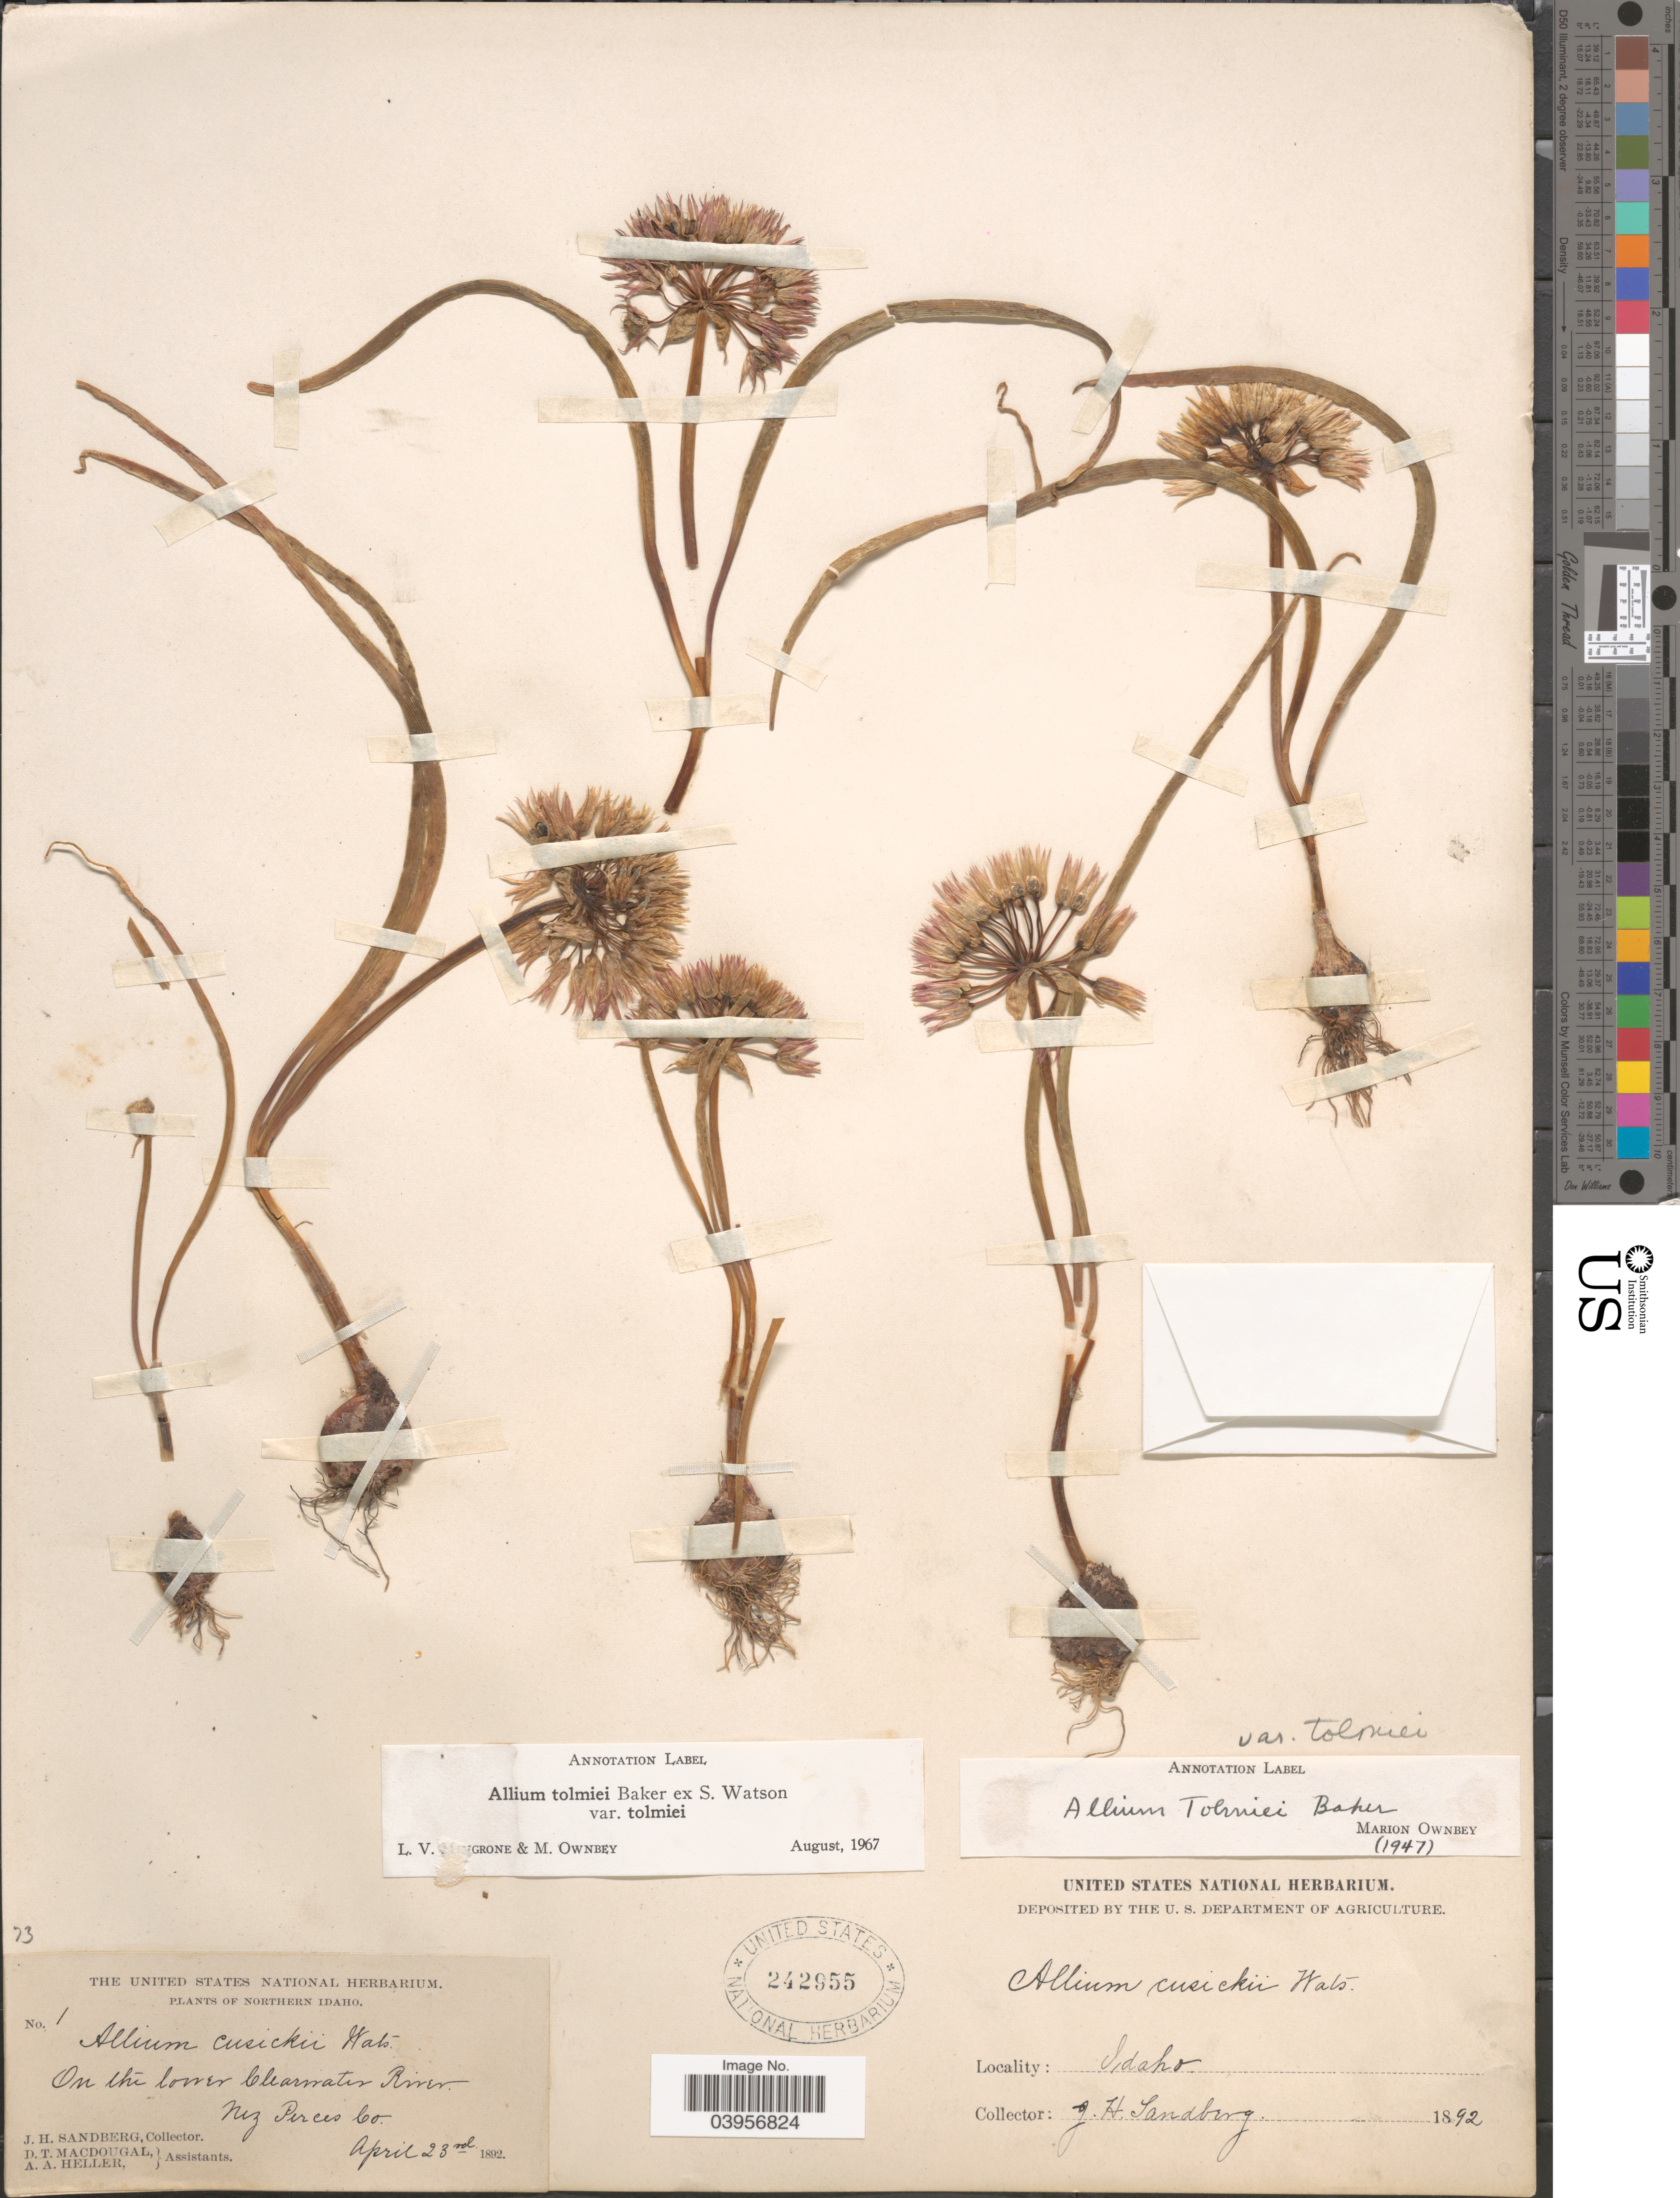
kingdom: Plantae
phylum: Tracheophyta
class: Liliopsida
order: Asparagales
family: Amaryllidaceae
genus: Allium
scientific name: Allium tolmiei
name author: Baker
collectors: J. H. Sandberg, D. T. MacDougal & A. A. Heller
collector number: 1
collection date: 1892-04-23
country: United States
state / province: Idaho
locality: Northern Idaho. On the lower Clearwater River. Nez Perces Co.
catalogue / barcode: US 242955